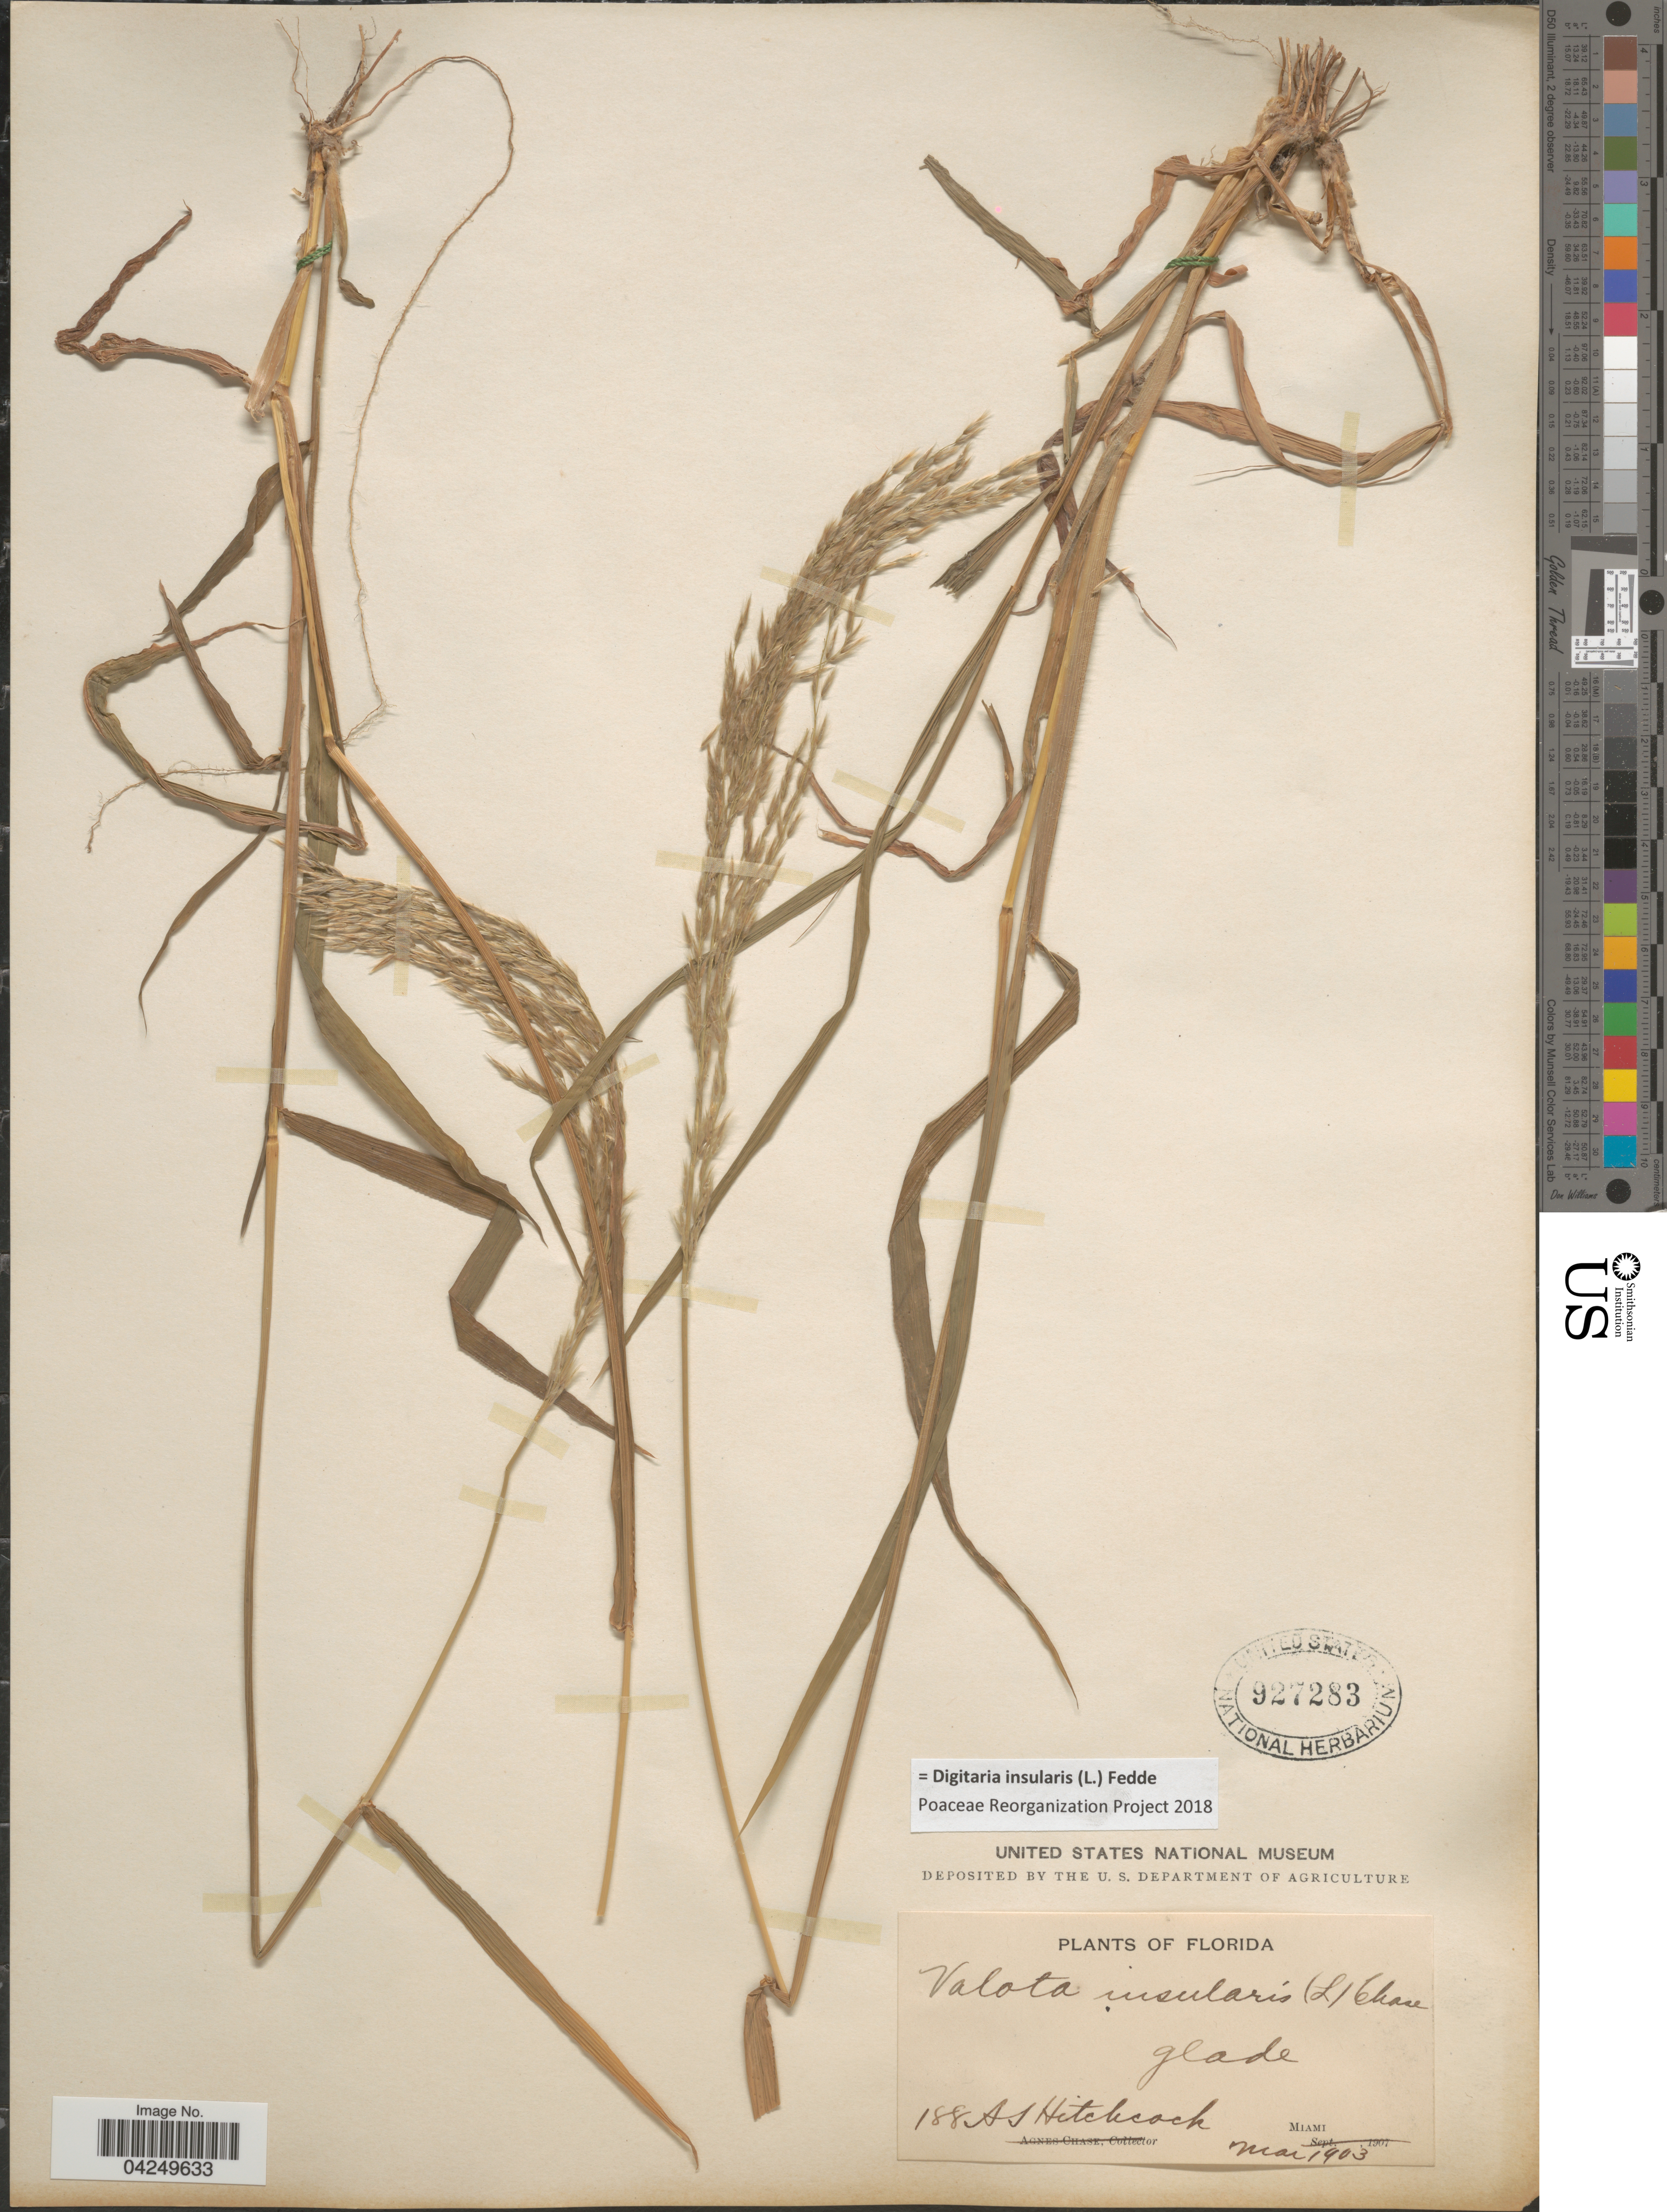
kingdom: Plantae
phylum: Tracheophyta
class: Liliopsida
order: Poales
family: Poaceae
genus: Digitaria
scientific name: Digitaria insularis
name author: (L.) Fedde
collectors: A. S. Hitchcock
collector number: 188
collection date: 1903-03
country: United States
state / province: Florida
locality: Glade. Miami.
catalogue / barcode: US 927283